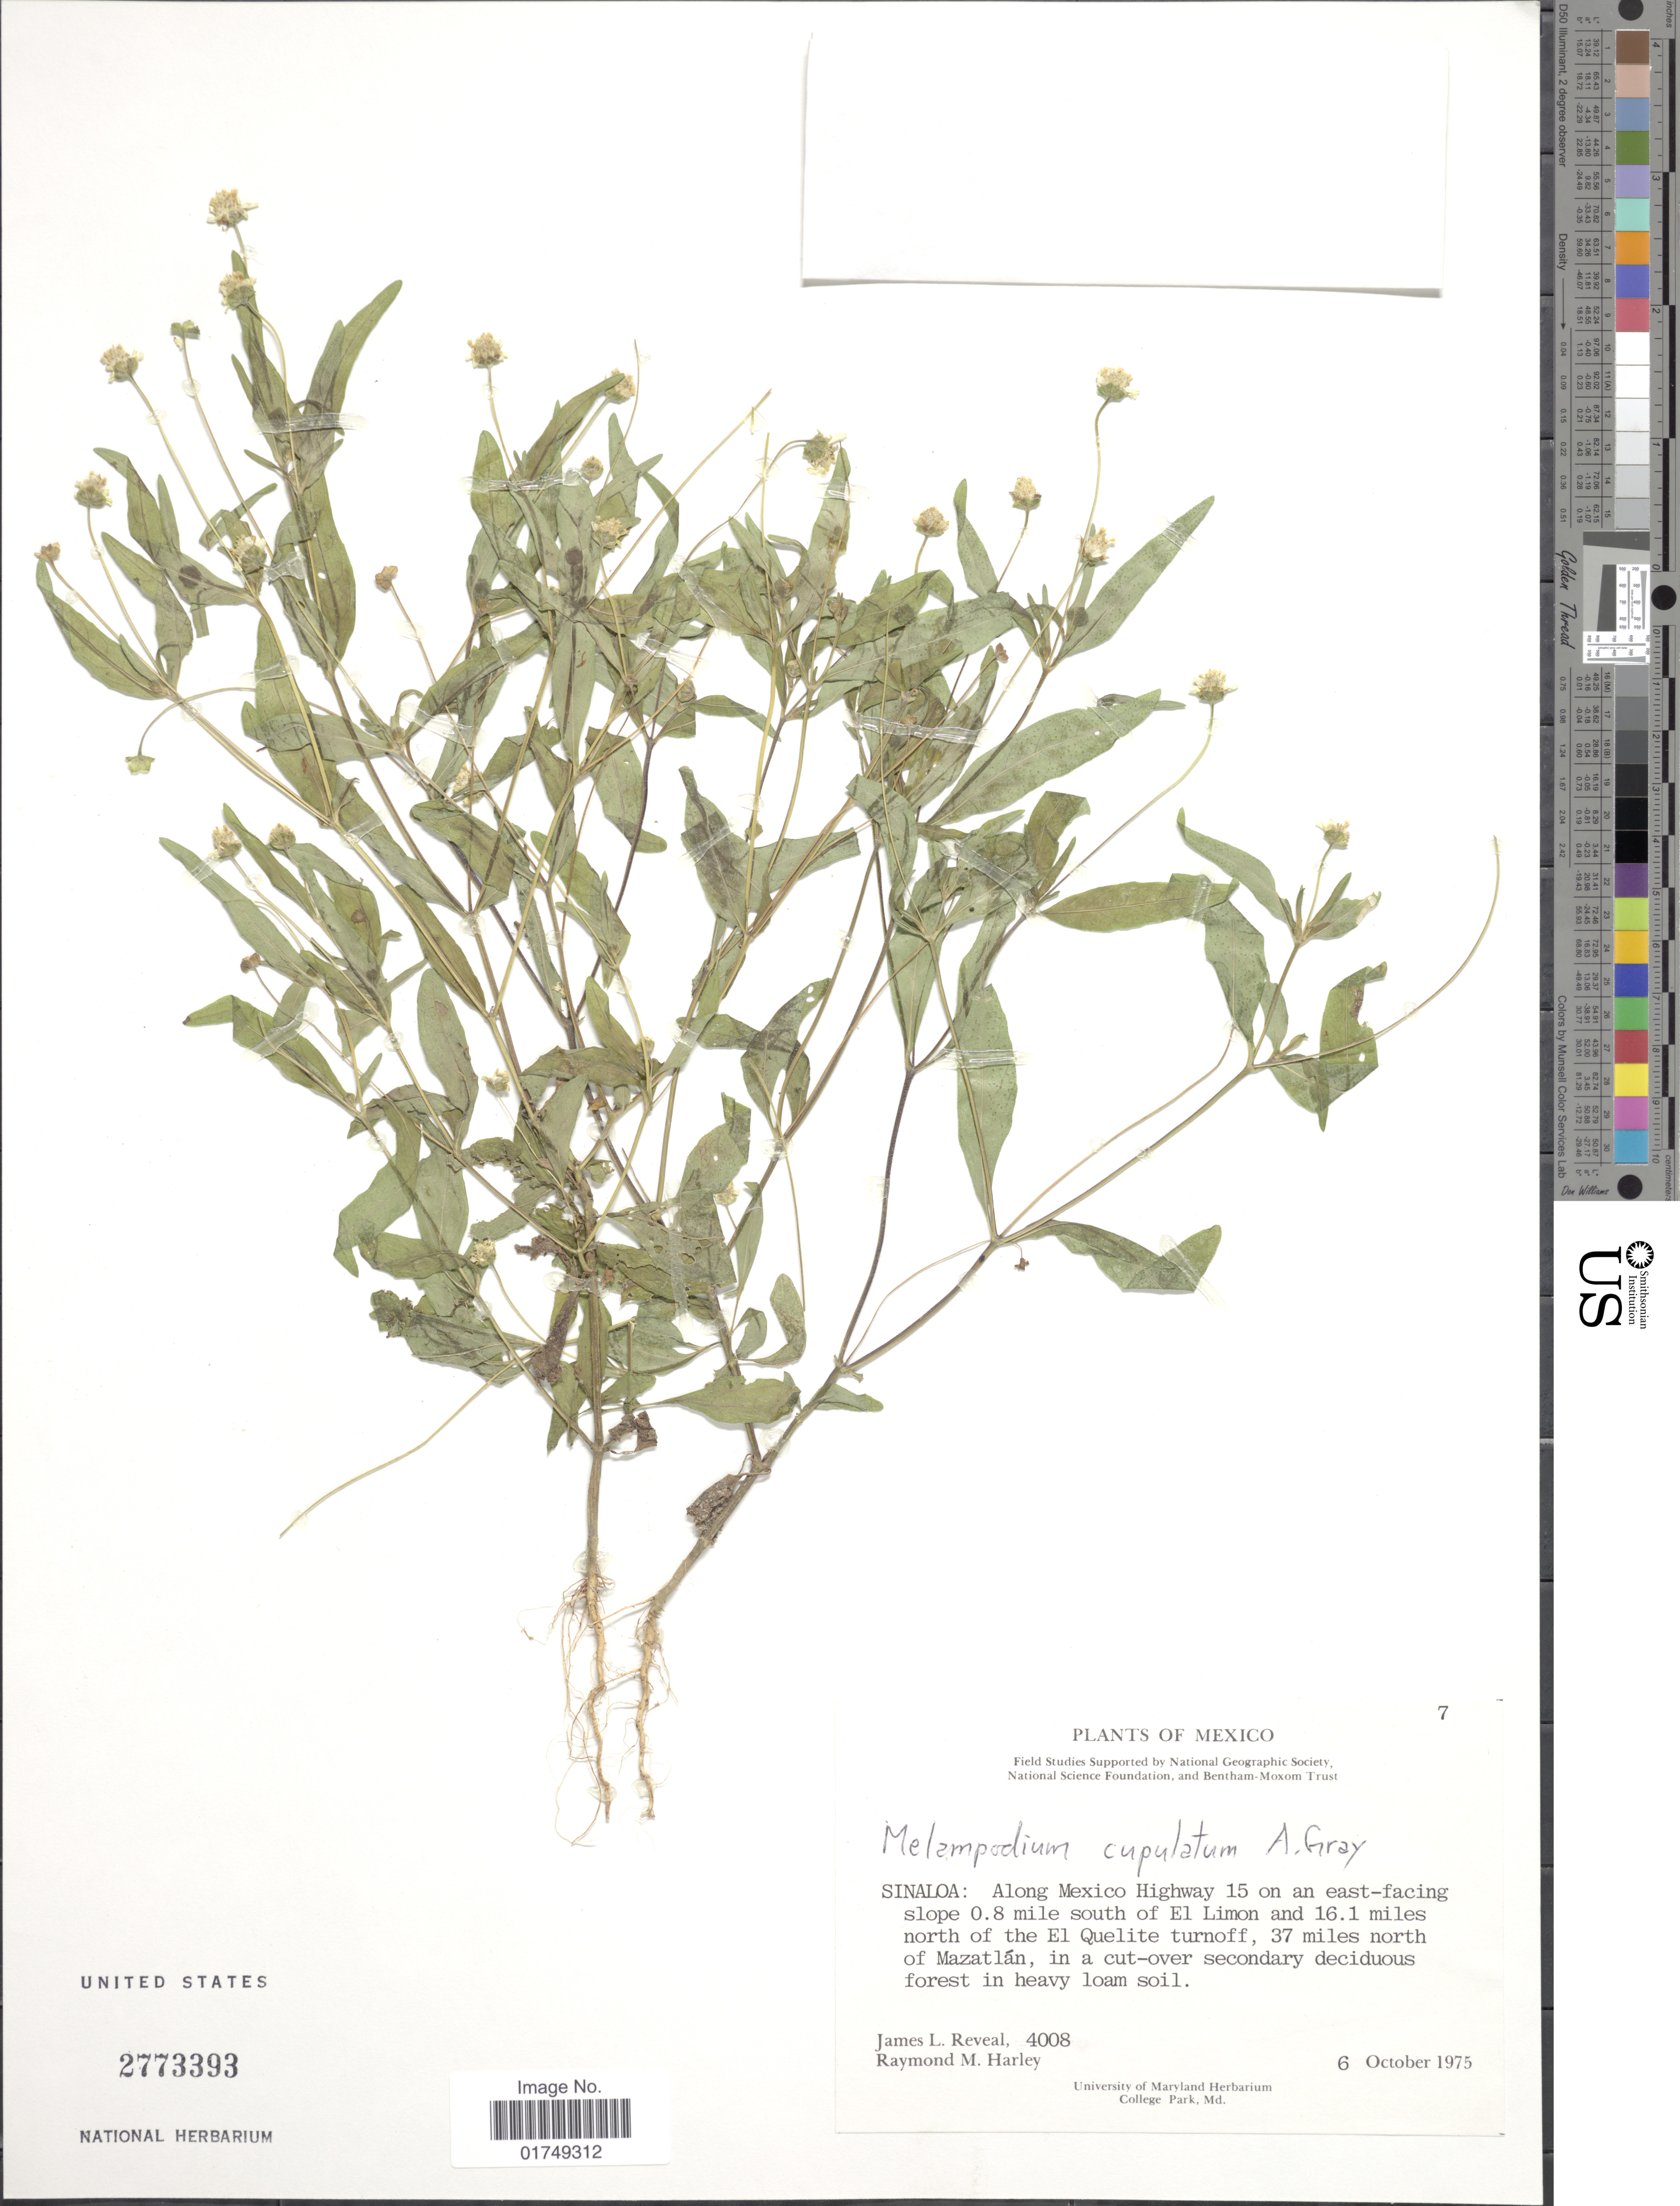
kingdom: Plantae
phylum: Tracheophyta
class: Magnoliopsida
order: Asterales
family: Asteraceae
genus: Melampodium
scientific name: Melampodium cupulatum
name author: A. Gray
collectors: J. L. Reveal & R. M. Harley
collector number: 4008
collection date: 1975-10-06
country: Mexico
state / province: Sinaloa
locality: Along Mexico Highway 15 on an east-facing slope 0.8 mile south of El Limon and 16.1 miles north of the El Quelite turnoff, 37 miles north of Mazatlan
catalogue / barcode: US 2773393